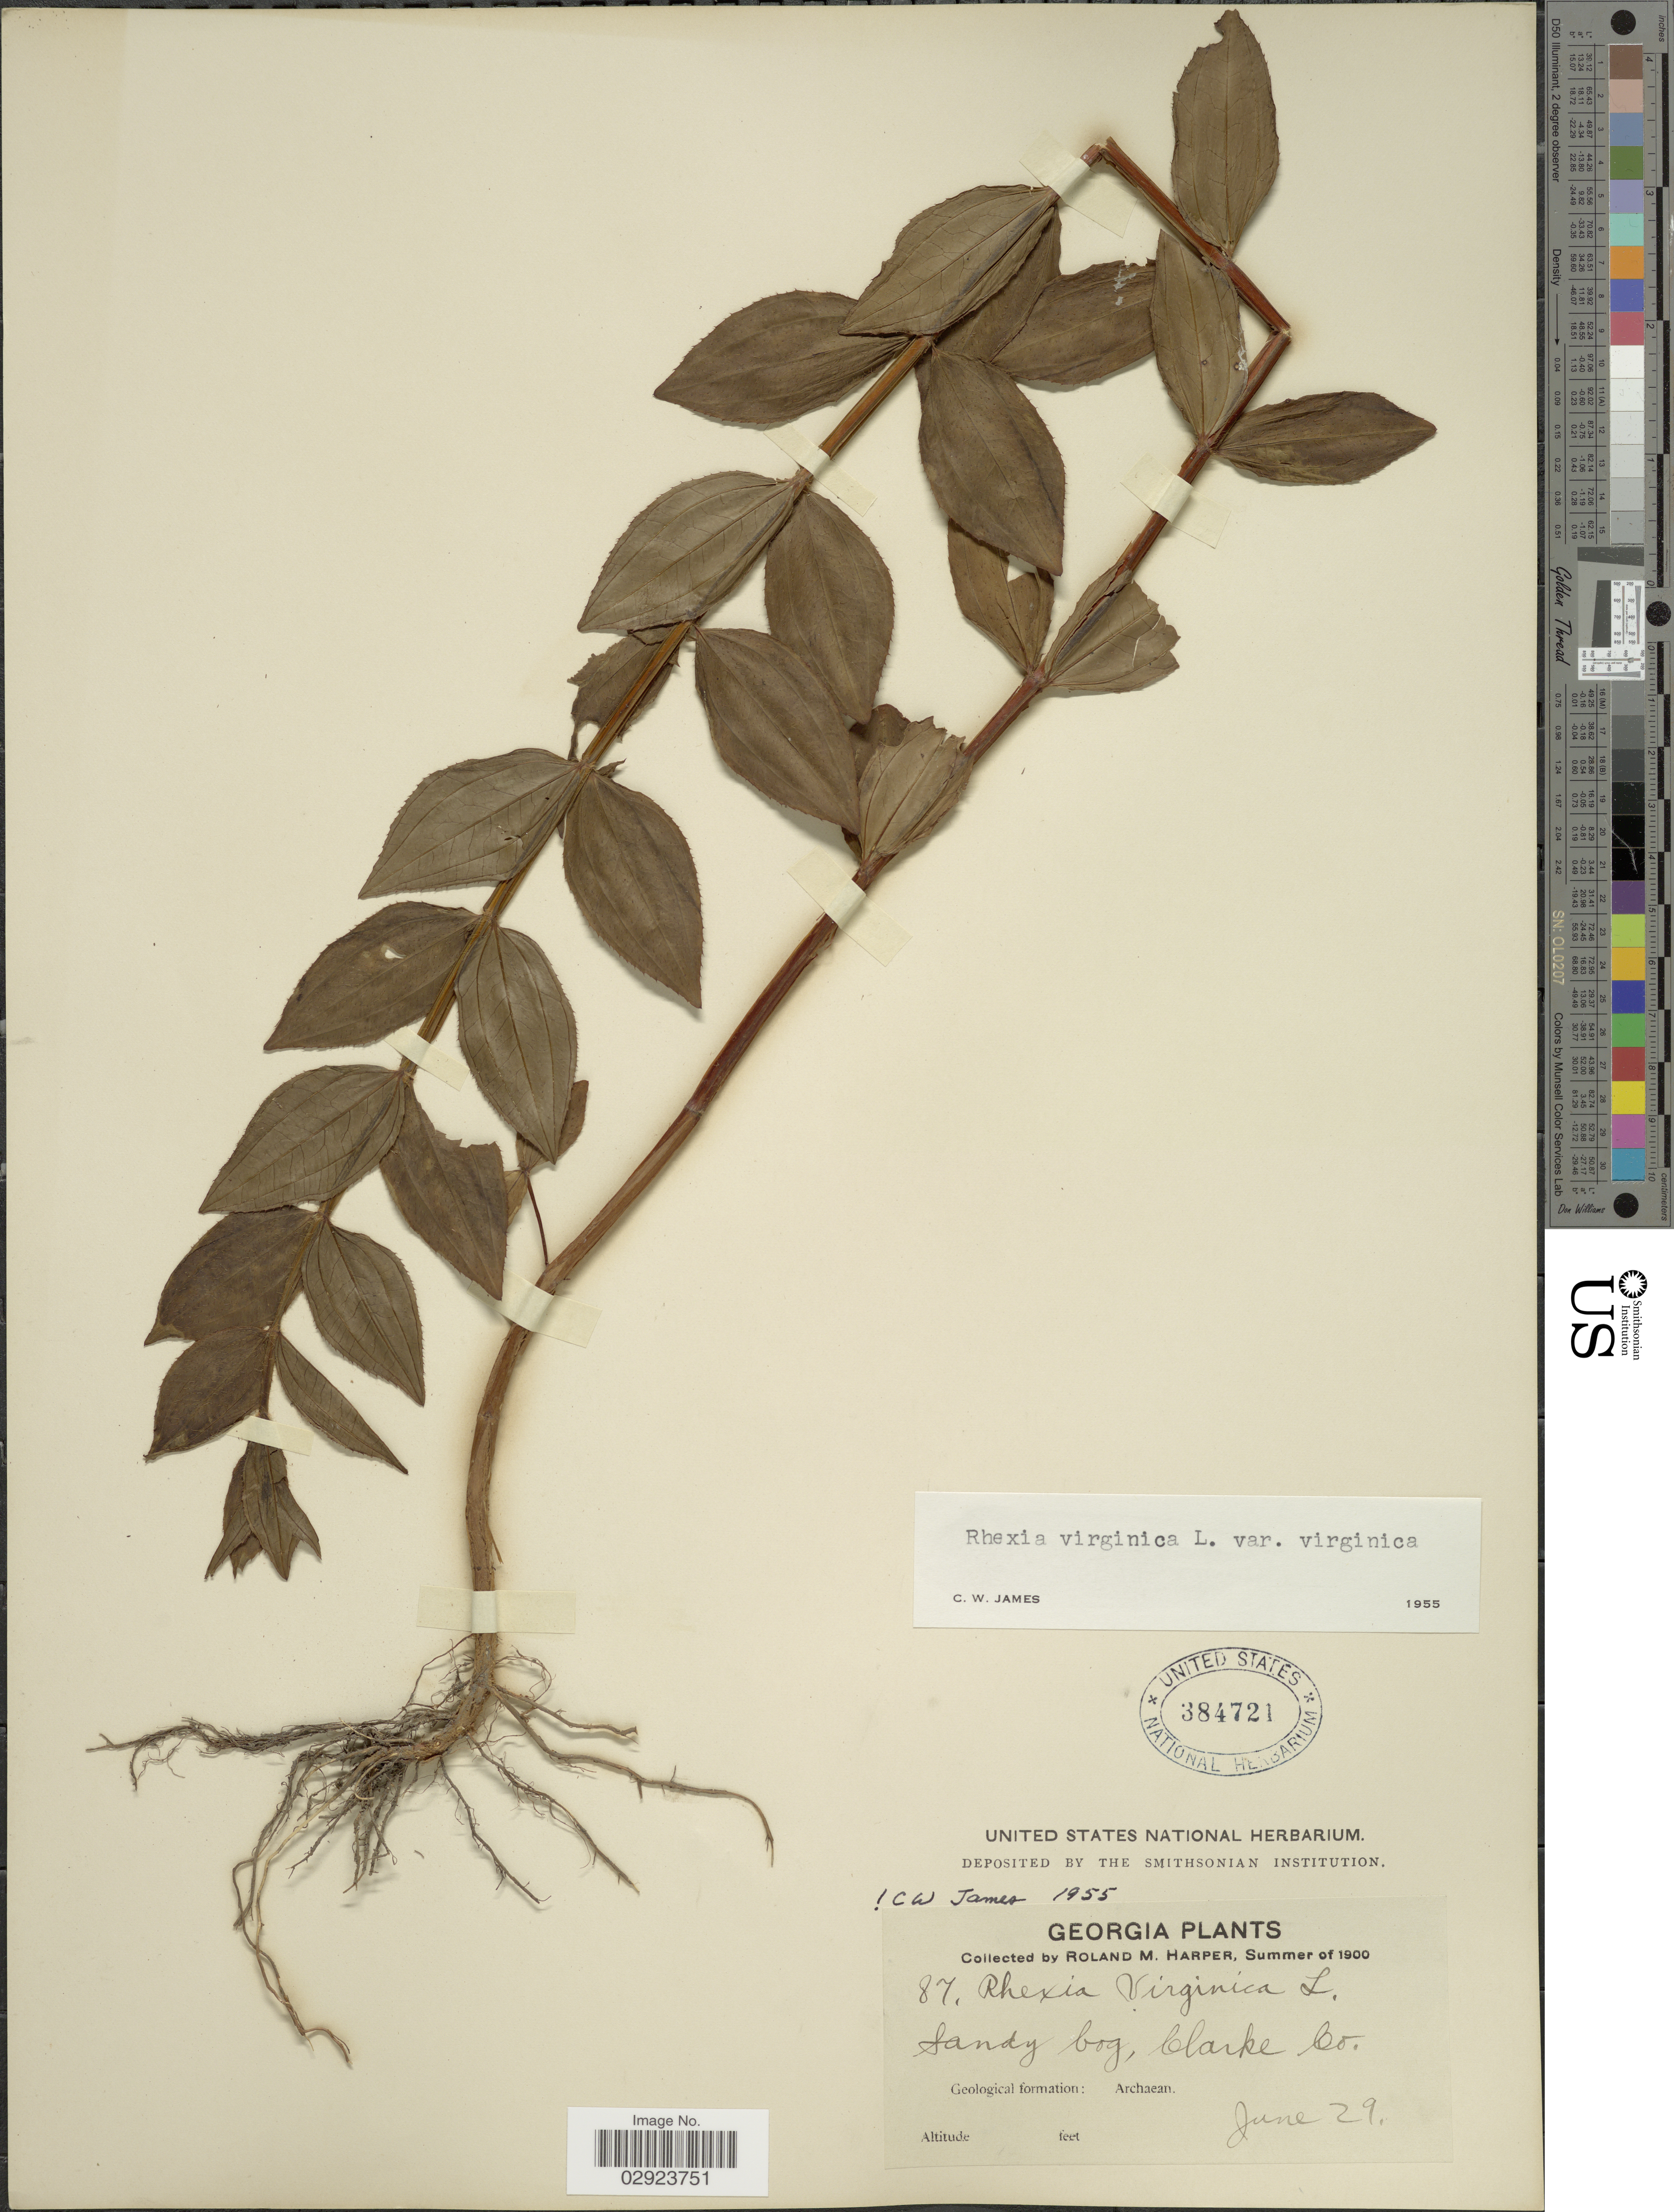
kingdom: Plantae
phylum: Tracheophyta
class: Magnoliopsida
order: Myrtales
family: Melastomataceae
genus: Rhexia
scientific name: Rhexia virginica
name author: L.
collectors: R. M. Harper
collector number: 87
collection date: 1900-06-29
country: United States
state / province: Georgia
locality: Clarke Co. Geological formation: Archaean.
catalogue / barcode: US 384721